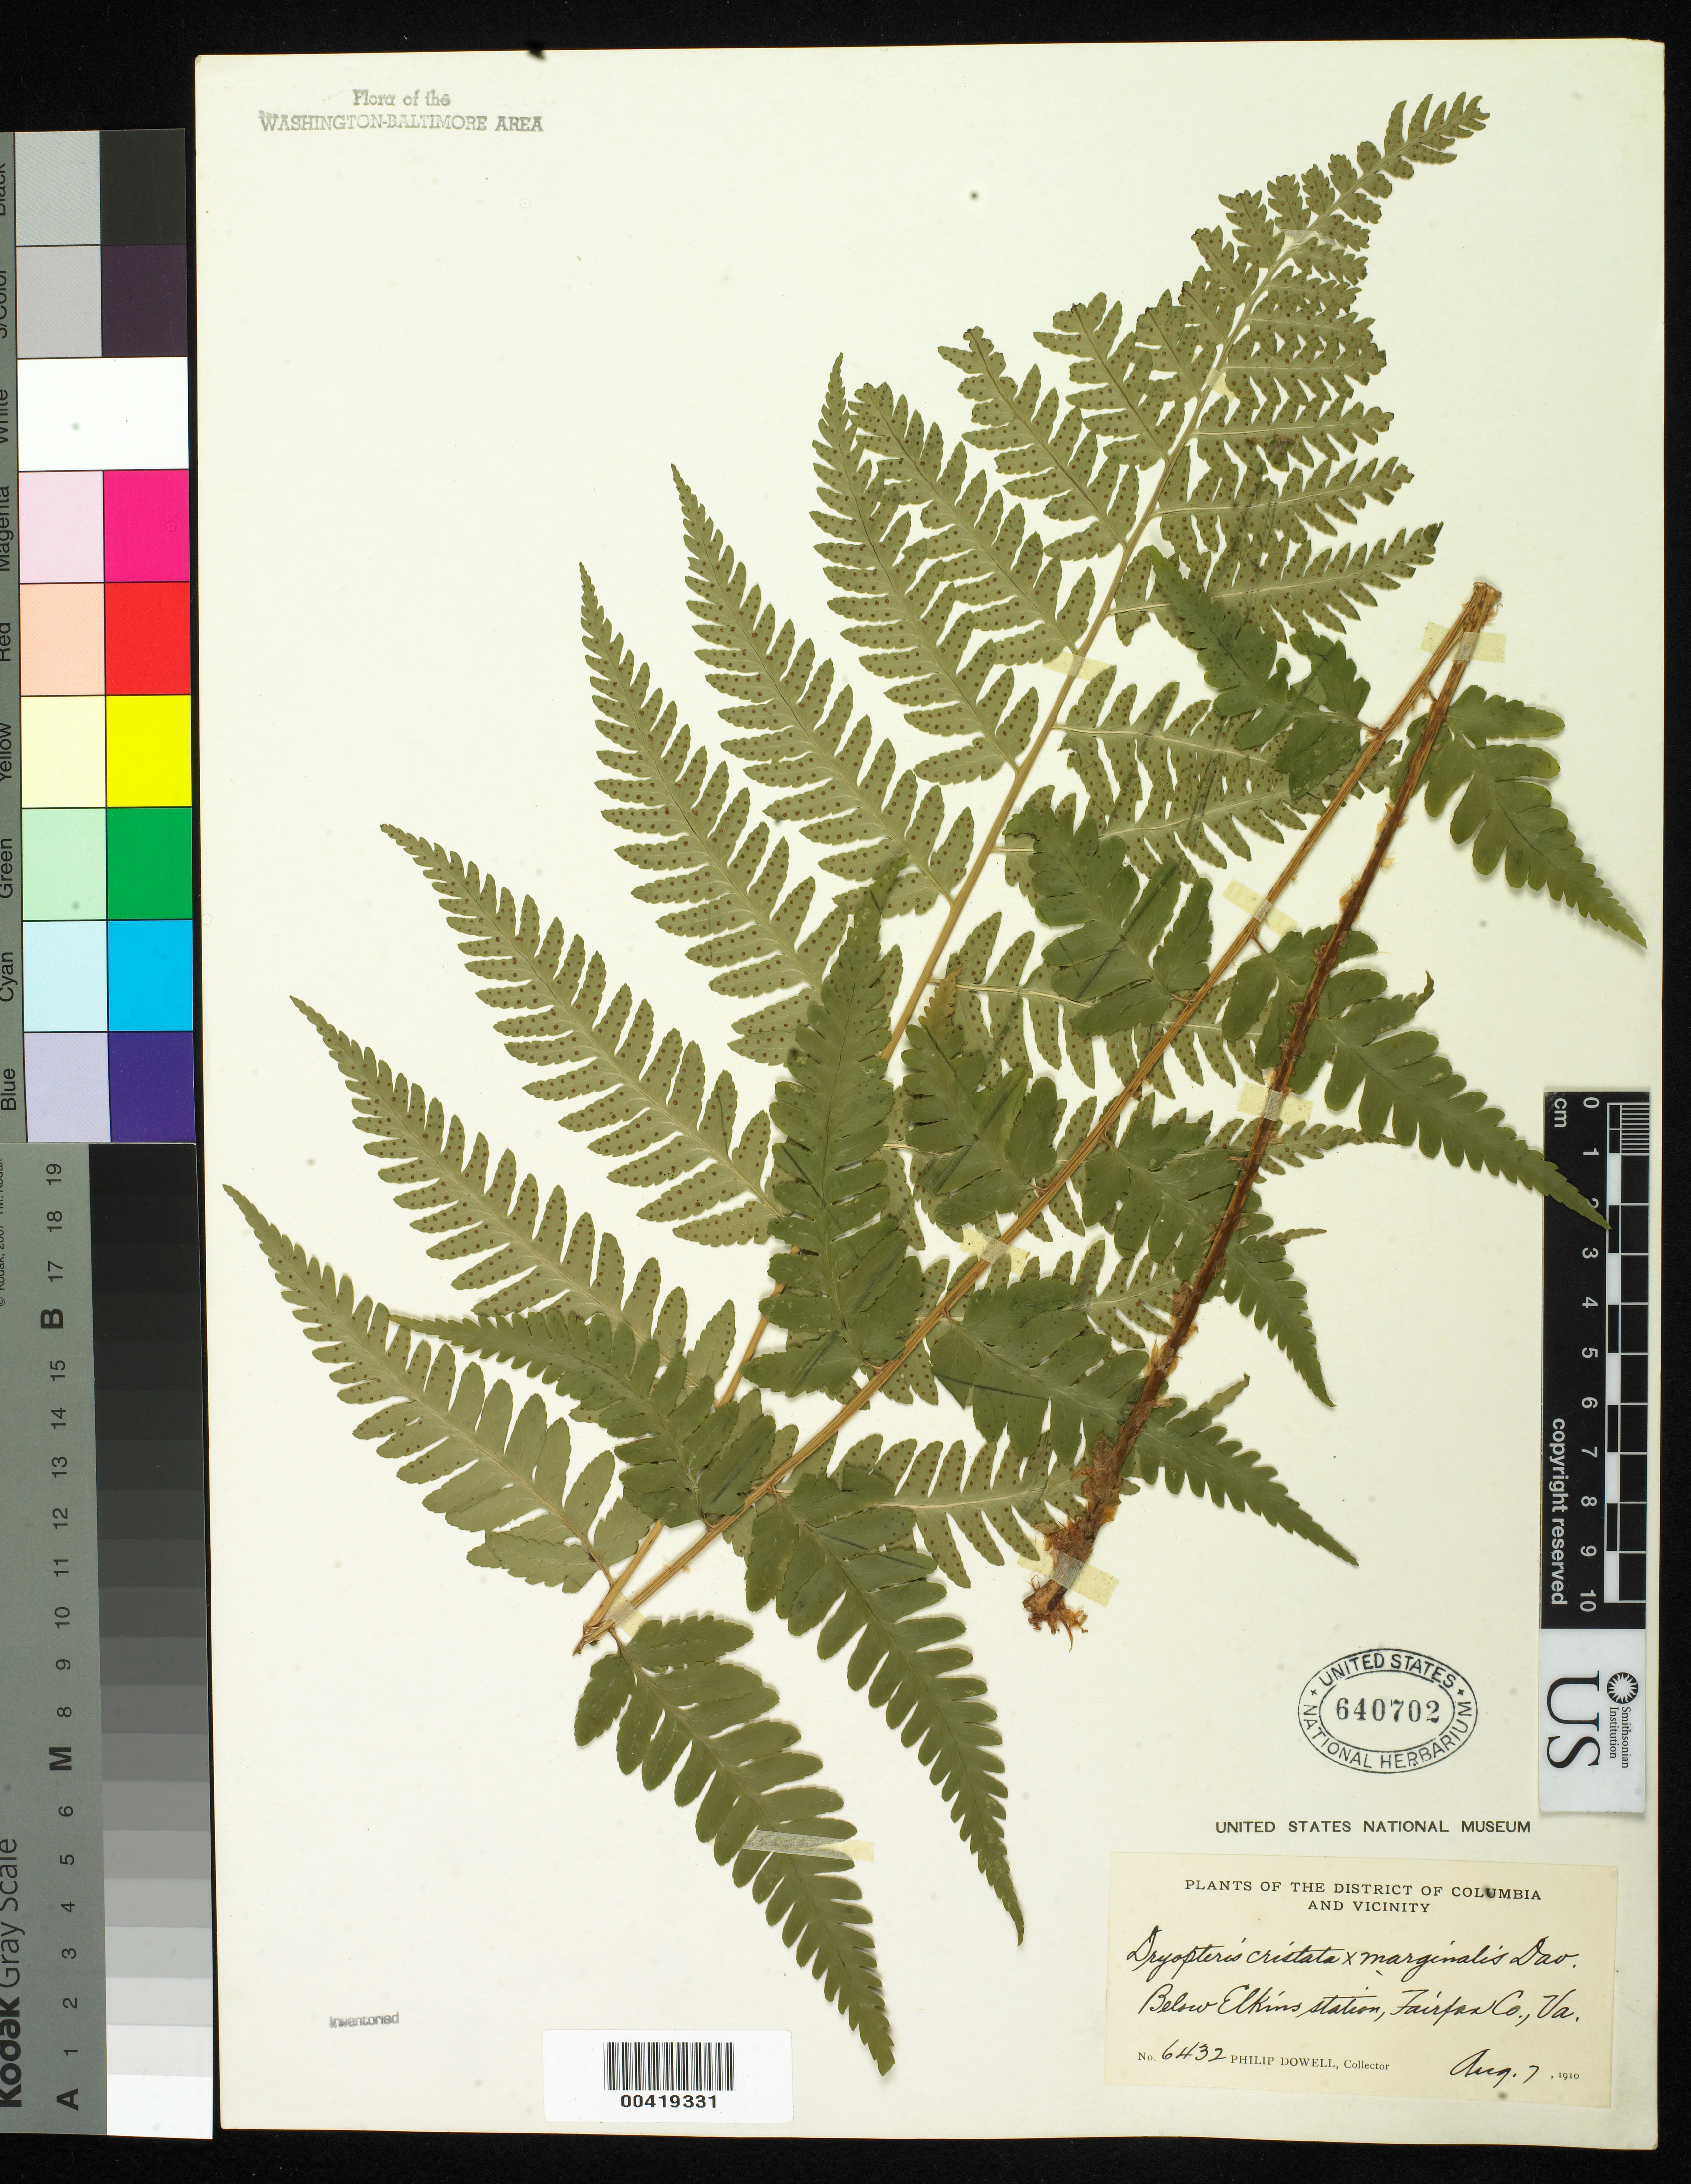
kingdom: Plantae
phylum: Tracheophyta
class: Polypodiopsida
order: Polypodiales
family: Dryopteridaceae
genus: Dryopteris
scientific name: Dryopteris cristata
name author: (L.) A. Gray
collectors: P. Dowell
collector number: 6432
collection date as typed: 07 Aug 1910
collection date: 1910-08-07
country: United States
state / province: Virginia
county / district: Fairfax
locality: Great Falls, below Elkins Station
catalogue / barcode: US 640702